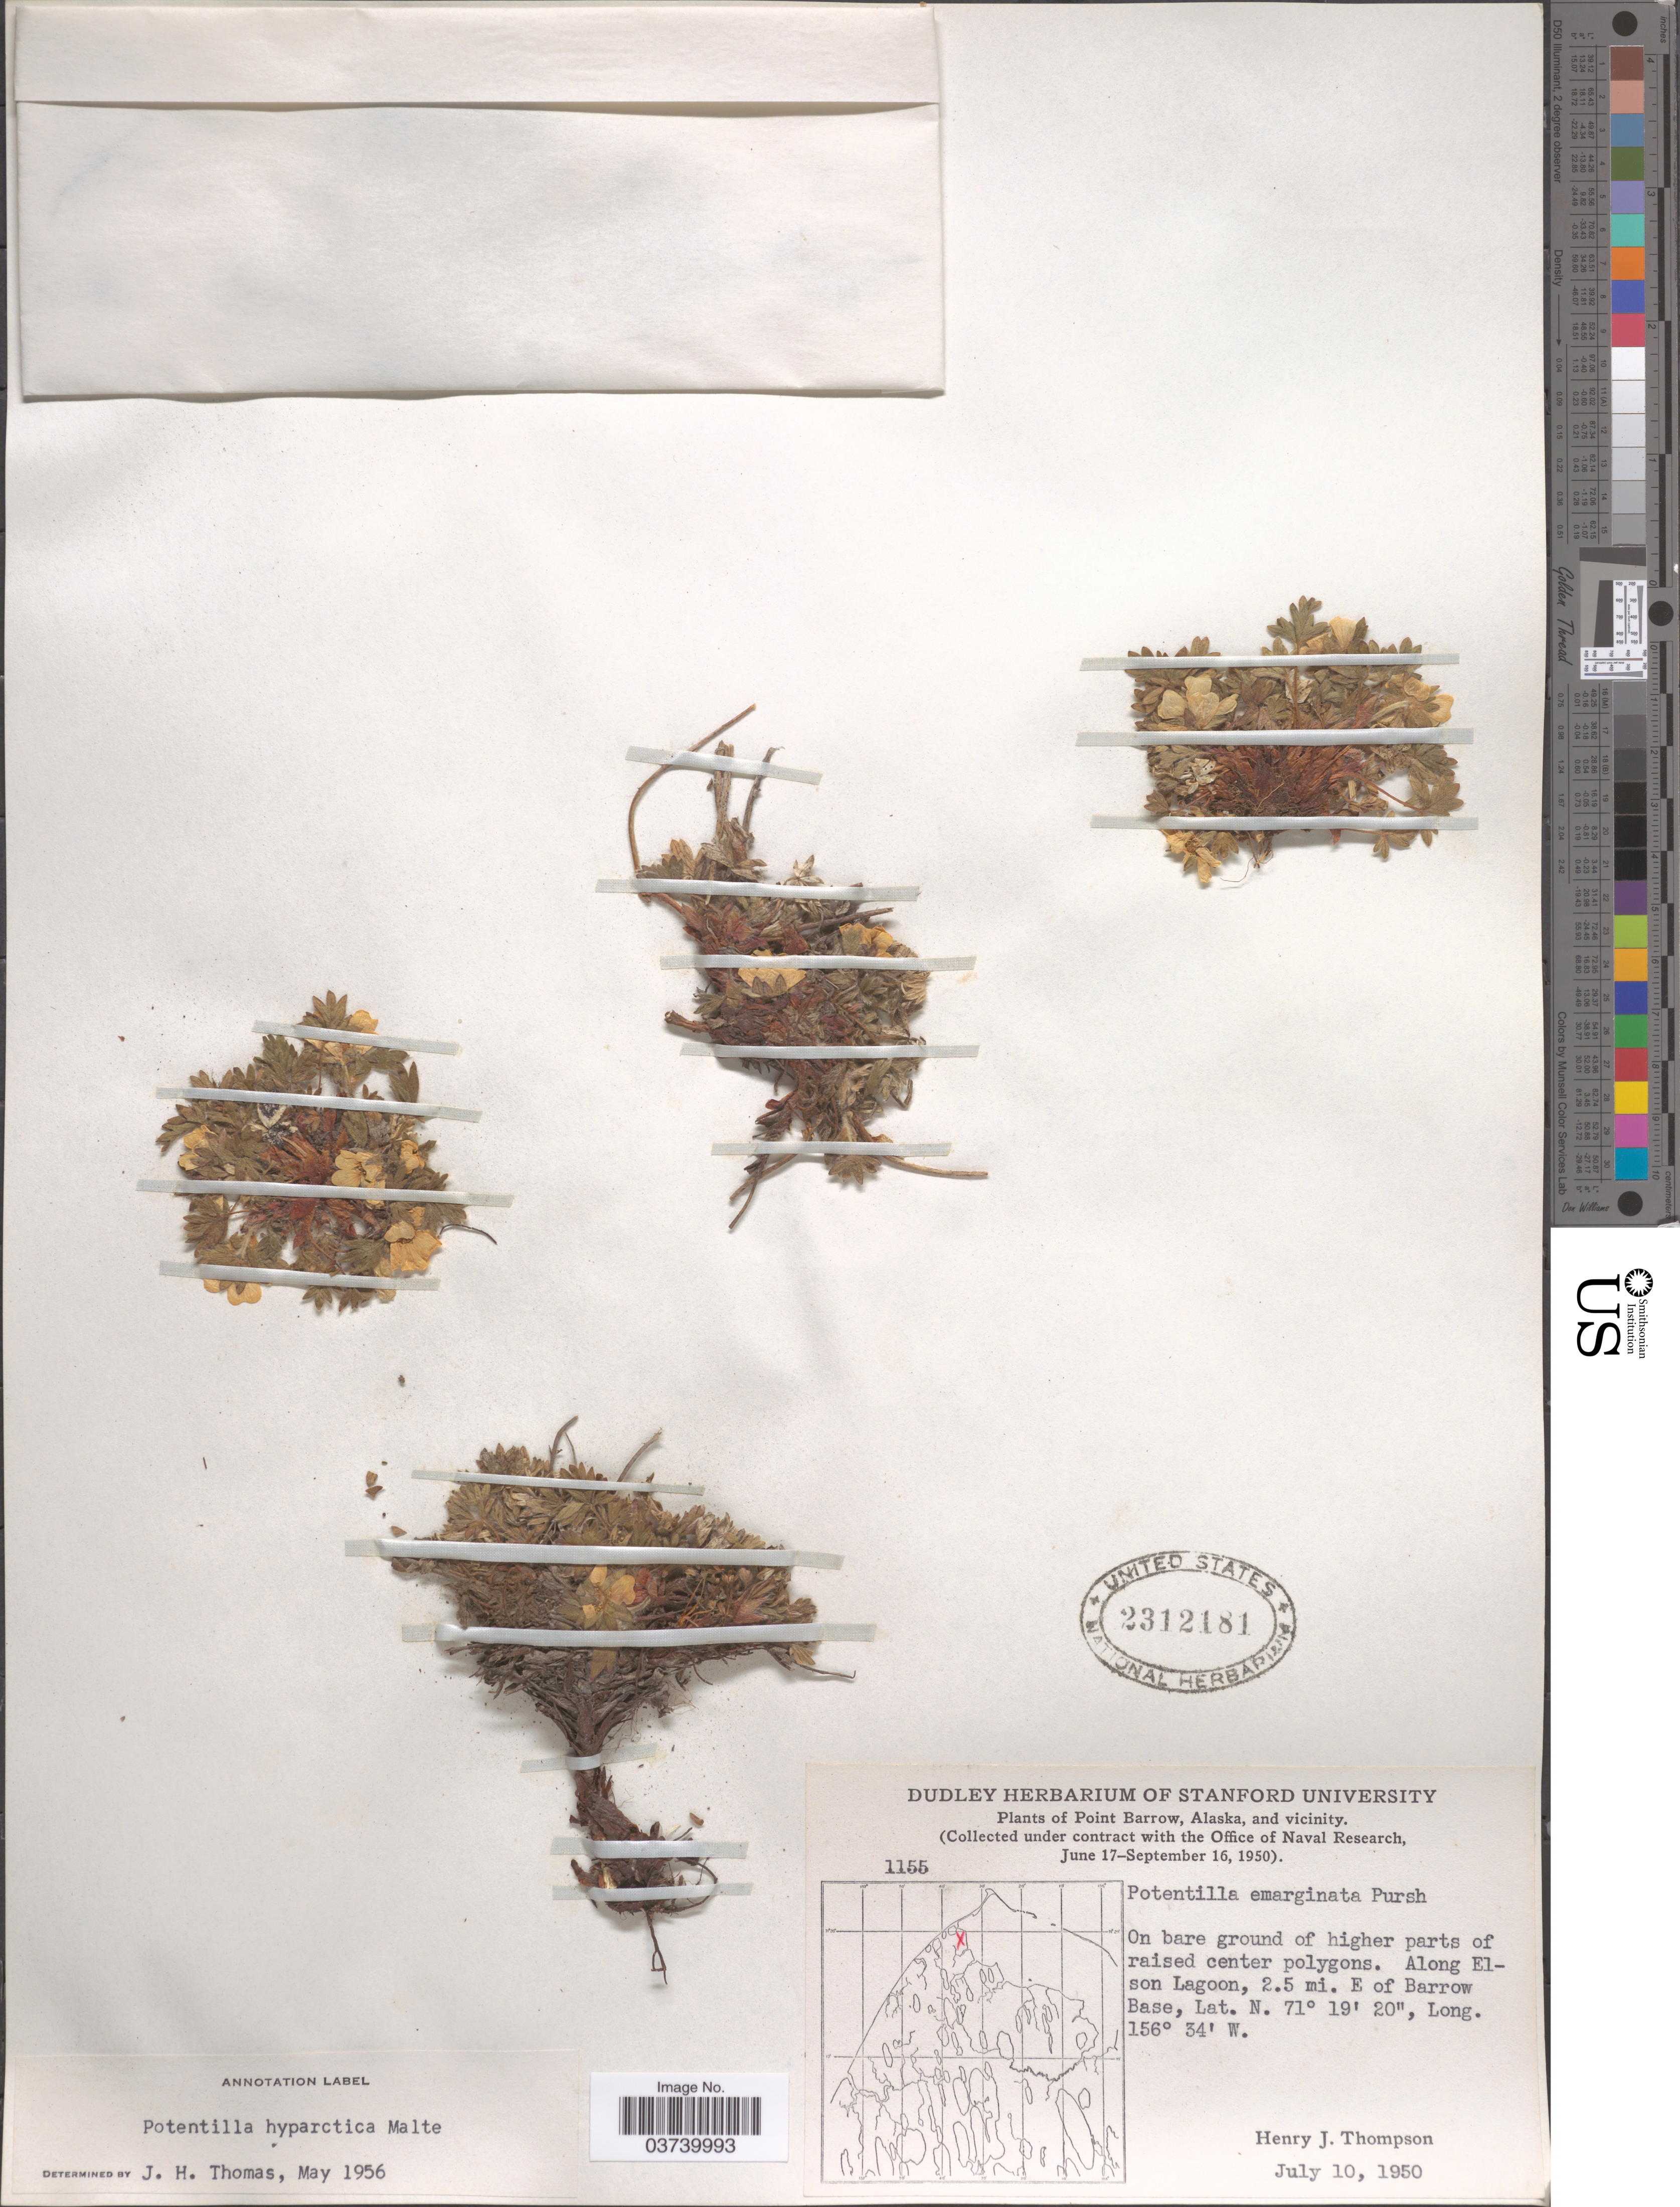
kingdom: Plantae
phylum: Tracheophyta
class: Magnoliopsida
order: Rosales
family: Rosaceae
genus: Potentilla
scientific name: Potentilla hyparctica subsp. hyparctica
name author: Malte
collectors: H. J. Thompson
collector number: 1155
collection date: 1950-07-10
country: United States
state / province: Alaska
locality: Point Barrow, Alaska, and vicinity. Along Elson Lagoon, 2.5 mi. E of Barrow Base.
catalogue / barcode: US 2312181